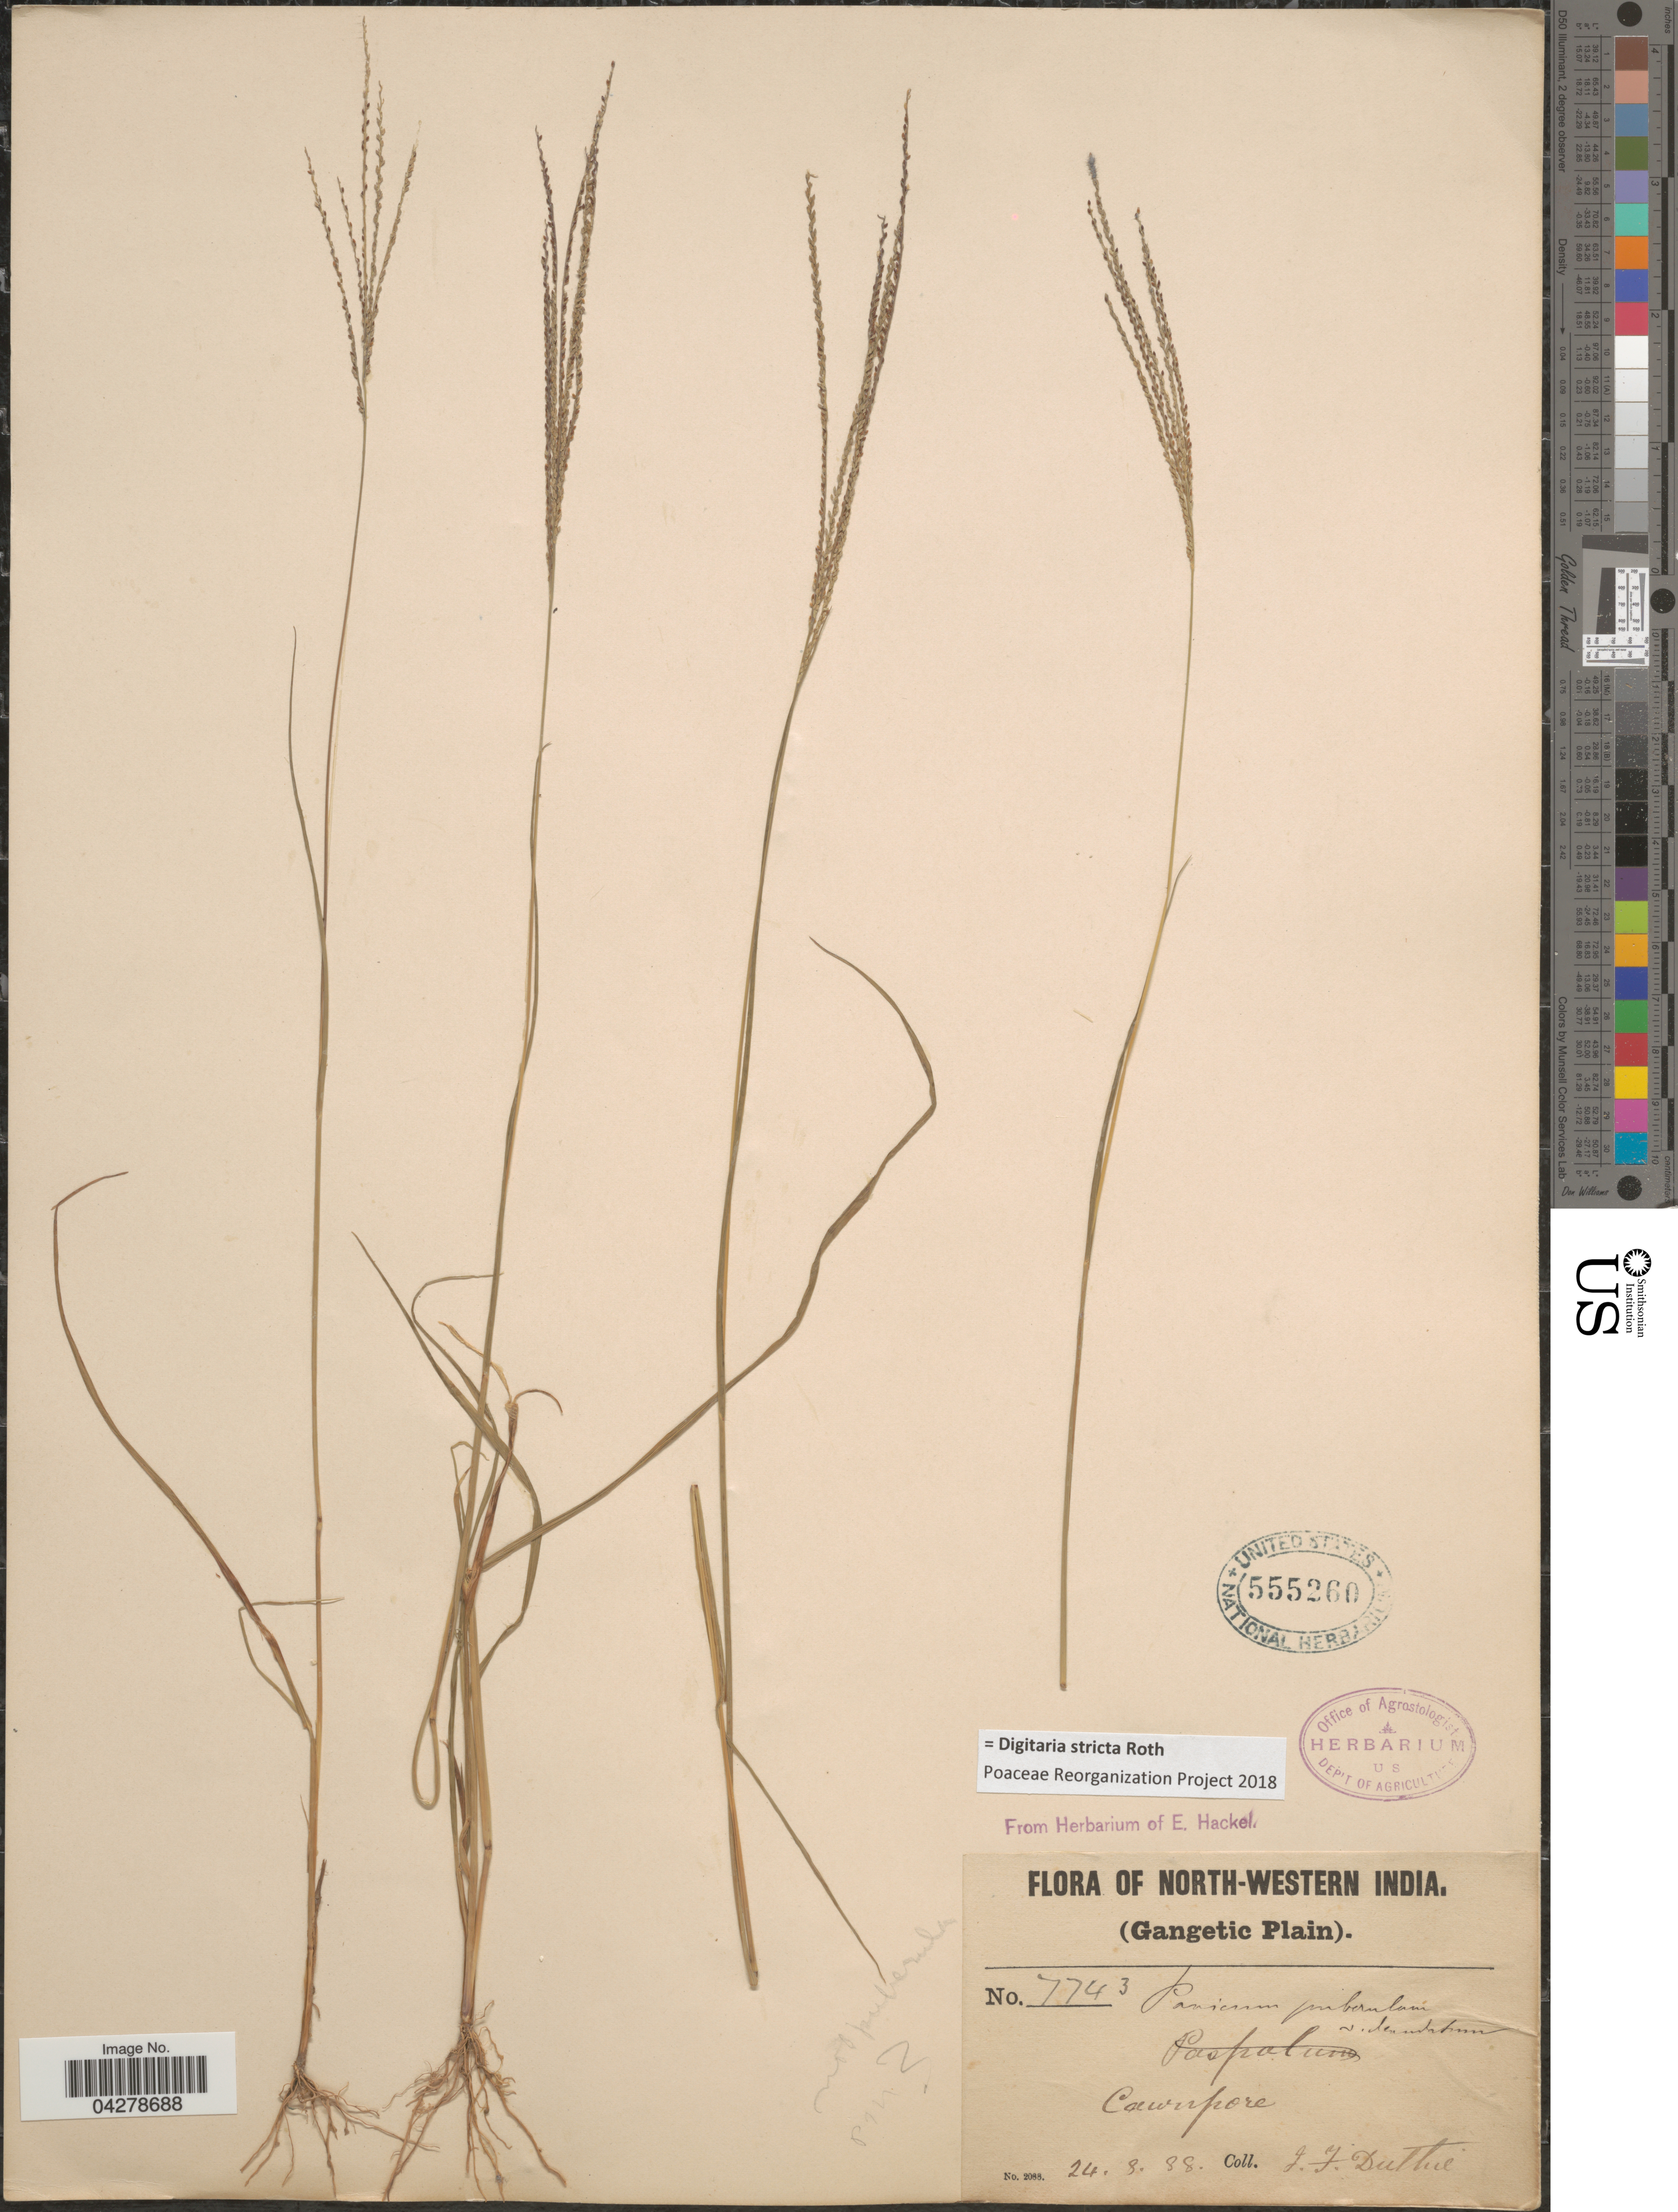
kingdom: Plantae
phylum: Tracheophyta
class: Liliopsida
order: Poales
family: Poaceae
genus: Digitaria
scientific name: Digitaria stricta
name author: Roth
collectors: J. F. Duthie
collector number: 7743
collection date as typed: Transcribed d/m/y: 24/8/88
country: India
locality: North-Western India. (Gangetic Plain). Cawnpore.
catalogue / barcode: US 555260